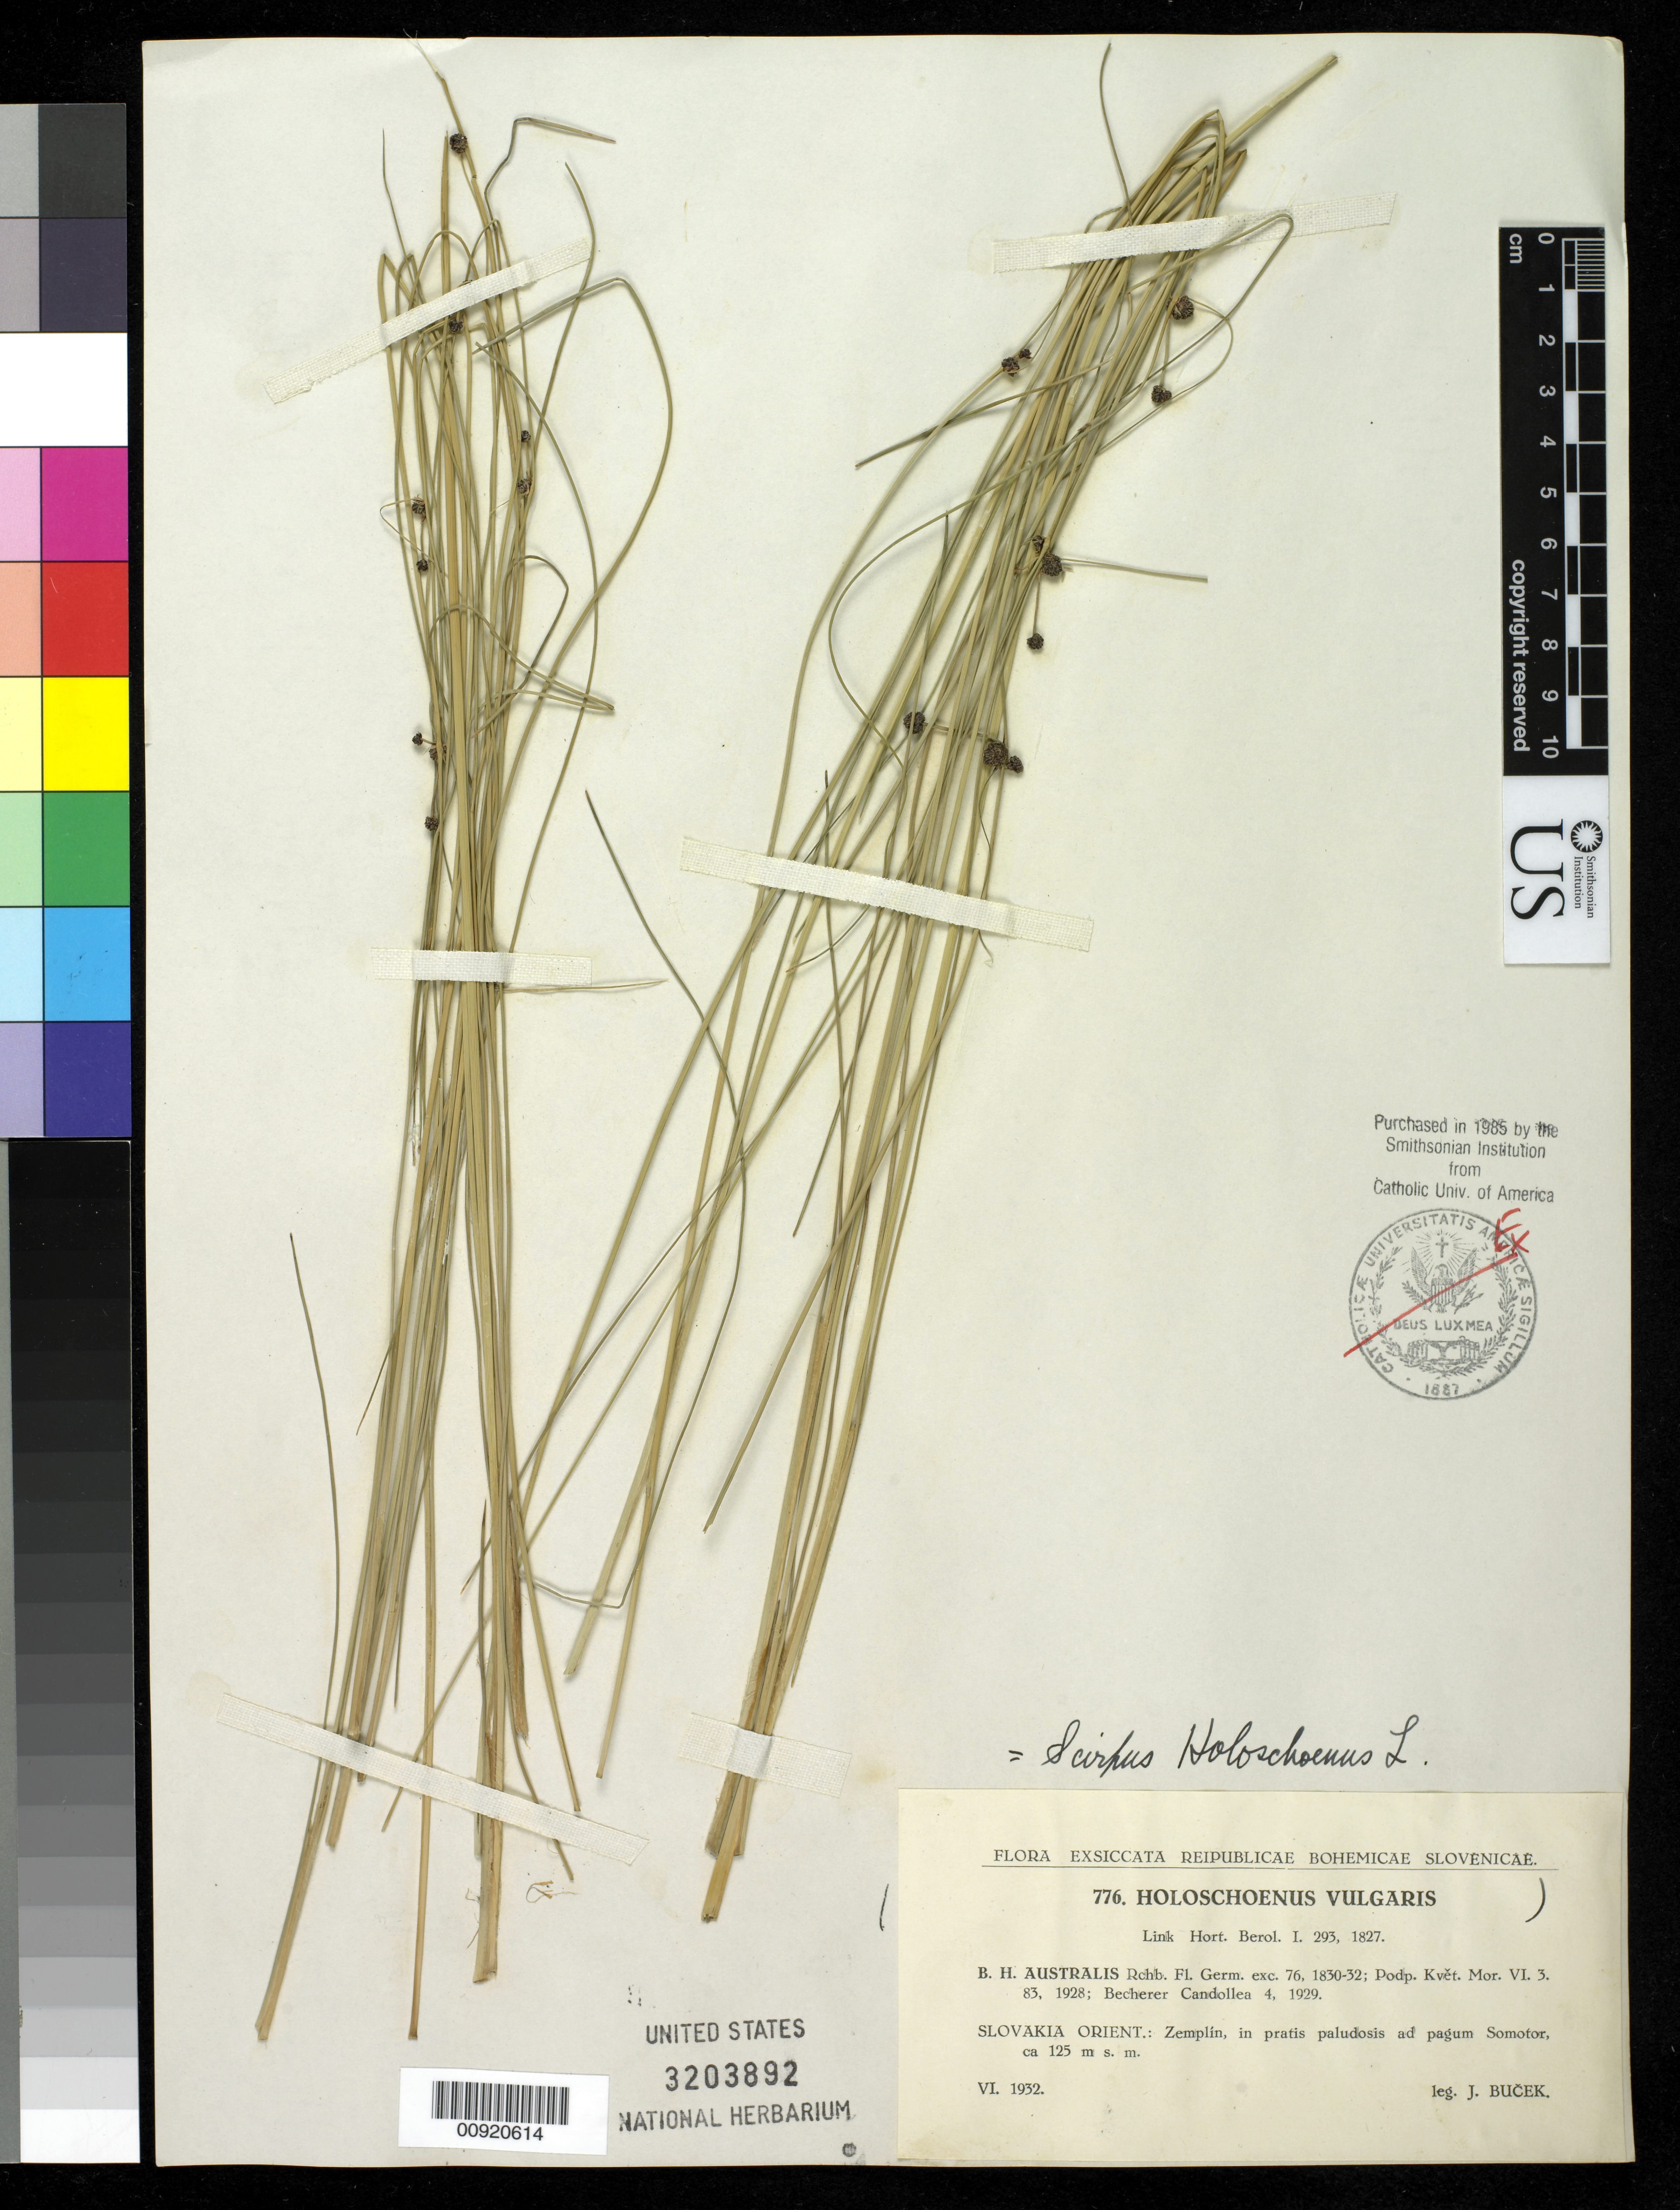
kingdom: Plantae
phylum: Tracheophyta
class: Liliopsida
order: Poales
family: Cyperaceae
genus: Scirpoides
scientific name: Scirpoides holoschoenus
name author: (L.) Soják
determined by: Strong, M. T., (US), Smithsonian Institution - National Museum of Natural History (UNITED STATES)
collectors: J. Bucek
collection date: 1932-06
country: Slovakia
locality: Slovakia Orient: Zemplin, in pratis paludosis ad pagum Somotor ca 125 m. s.m.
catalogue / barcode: US 3203892